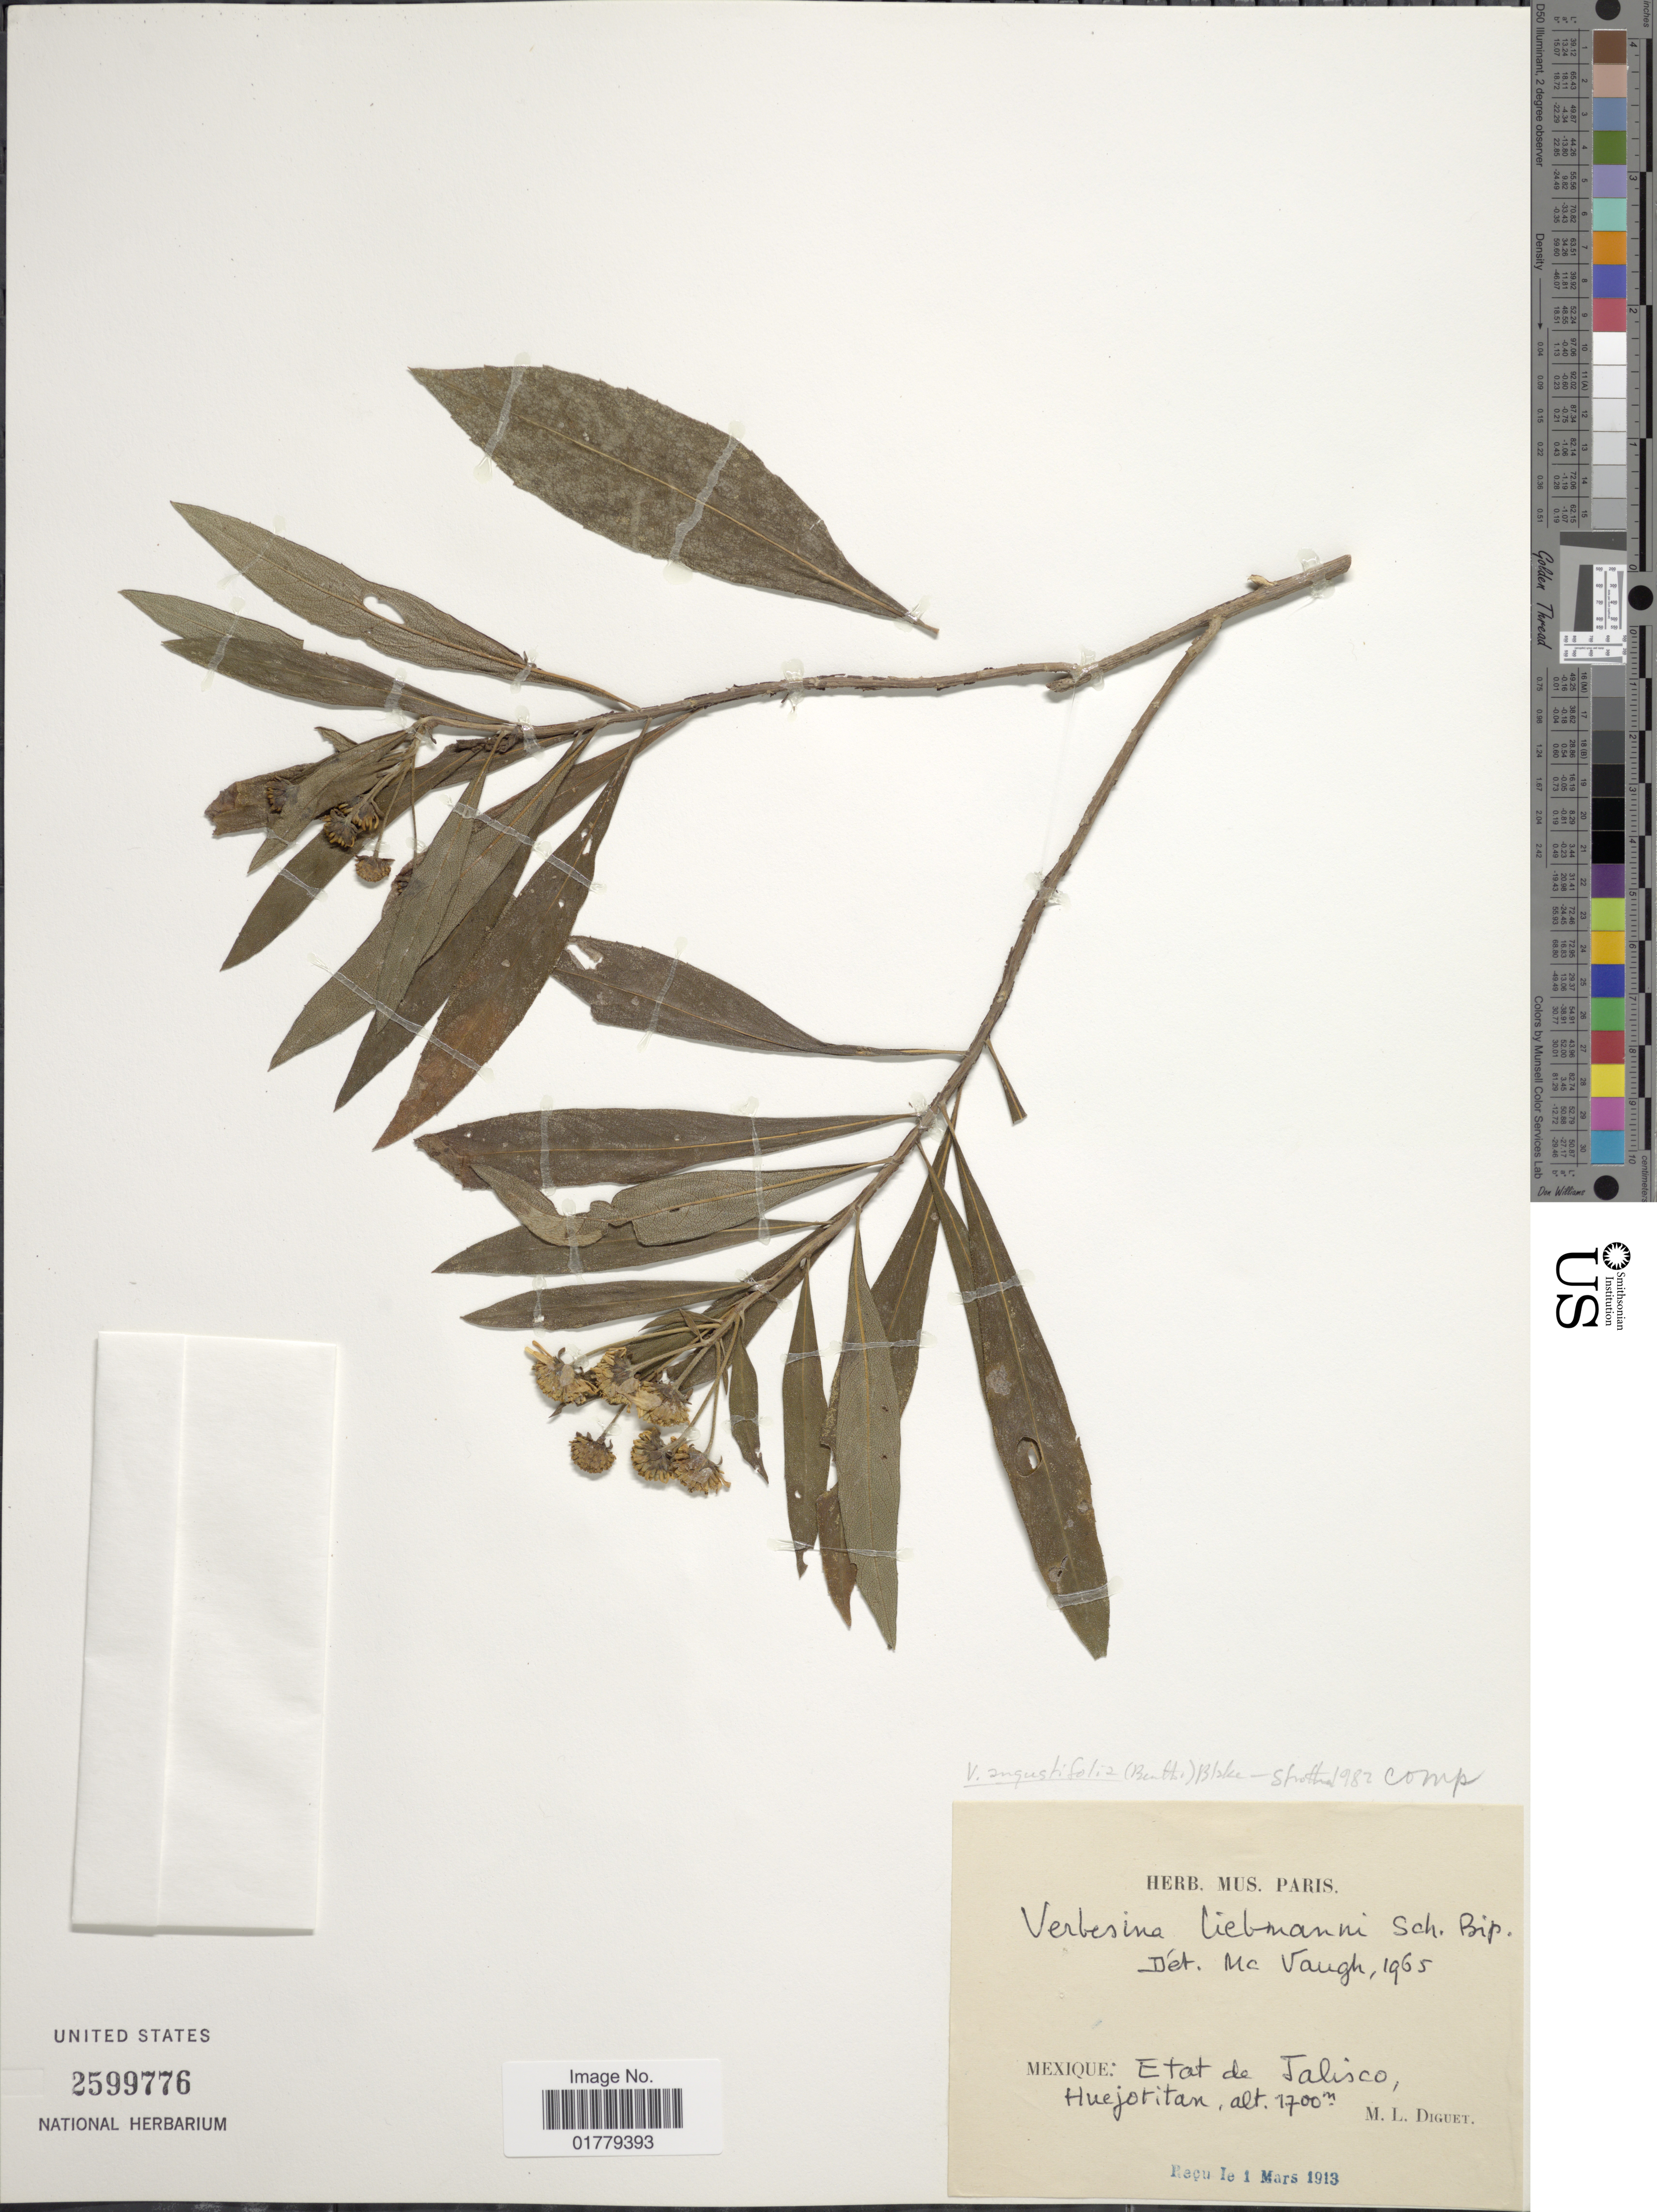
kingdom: Plantae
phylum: Tracheophyta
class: Magnoliopsida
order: Asterales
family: Asteraceae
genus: Verbesina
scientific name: Verbesina angustifolia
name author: S.F. Blake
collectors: M. L. Diguet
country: Mexico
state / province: Jalisco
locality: Mexique: Etat de Jalisco, Huejoritan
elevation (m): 1700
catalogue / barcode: US 2599776